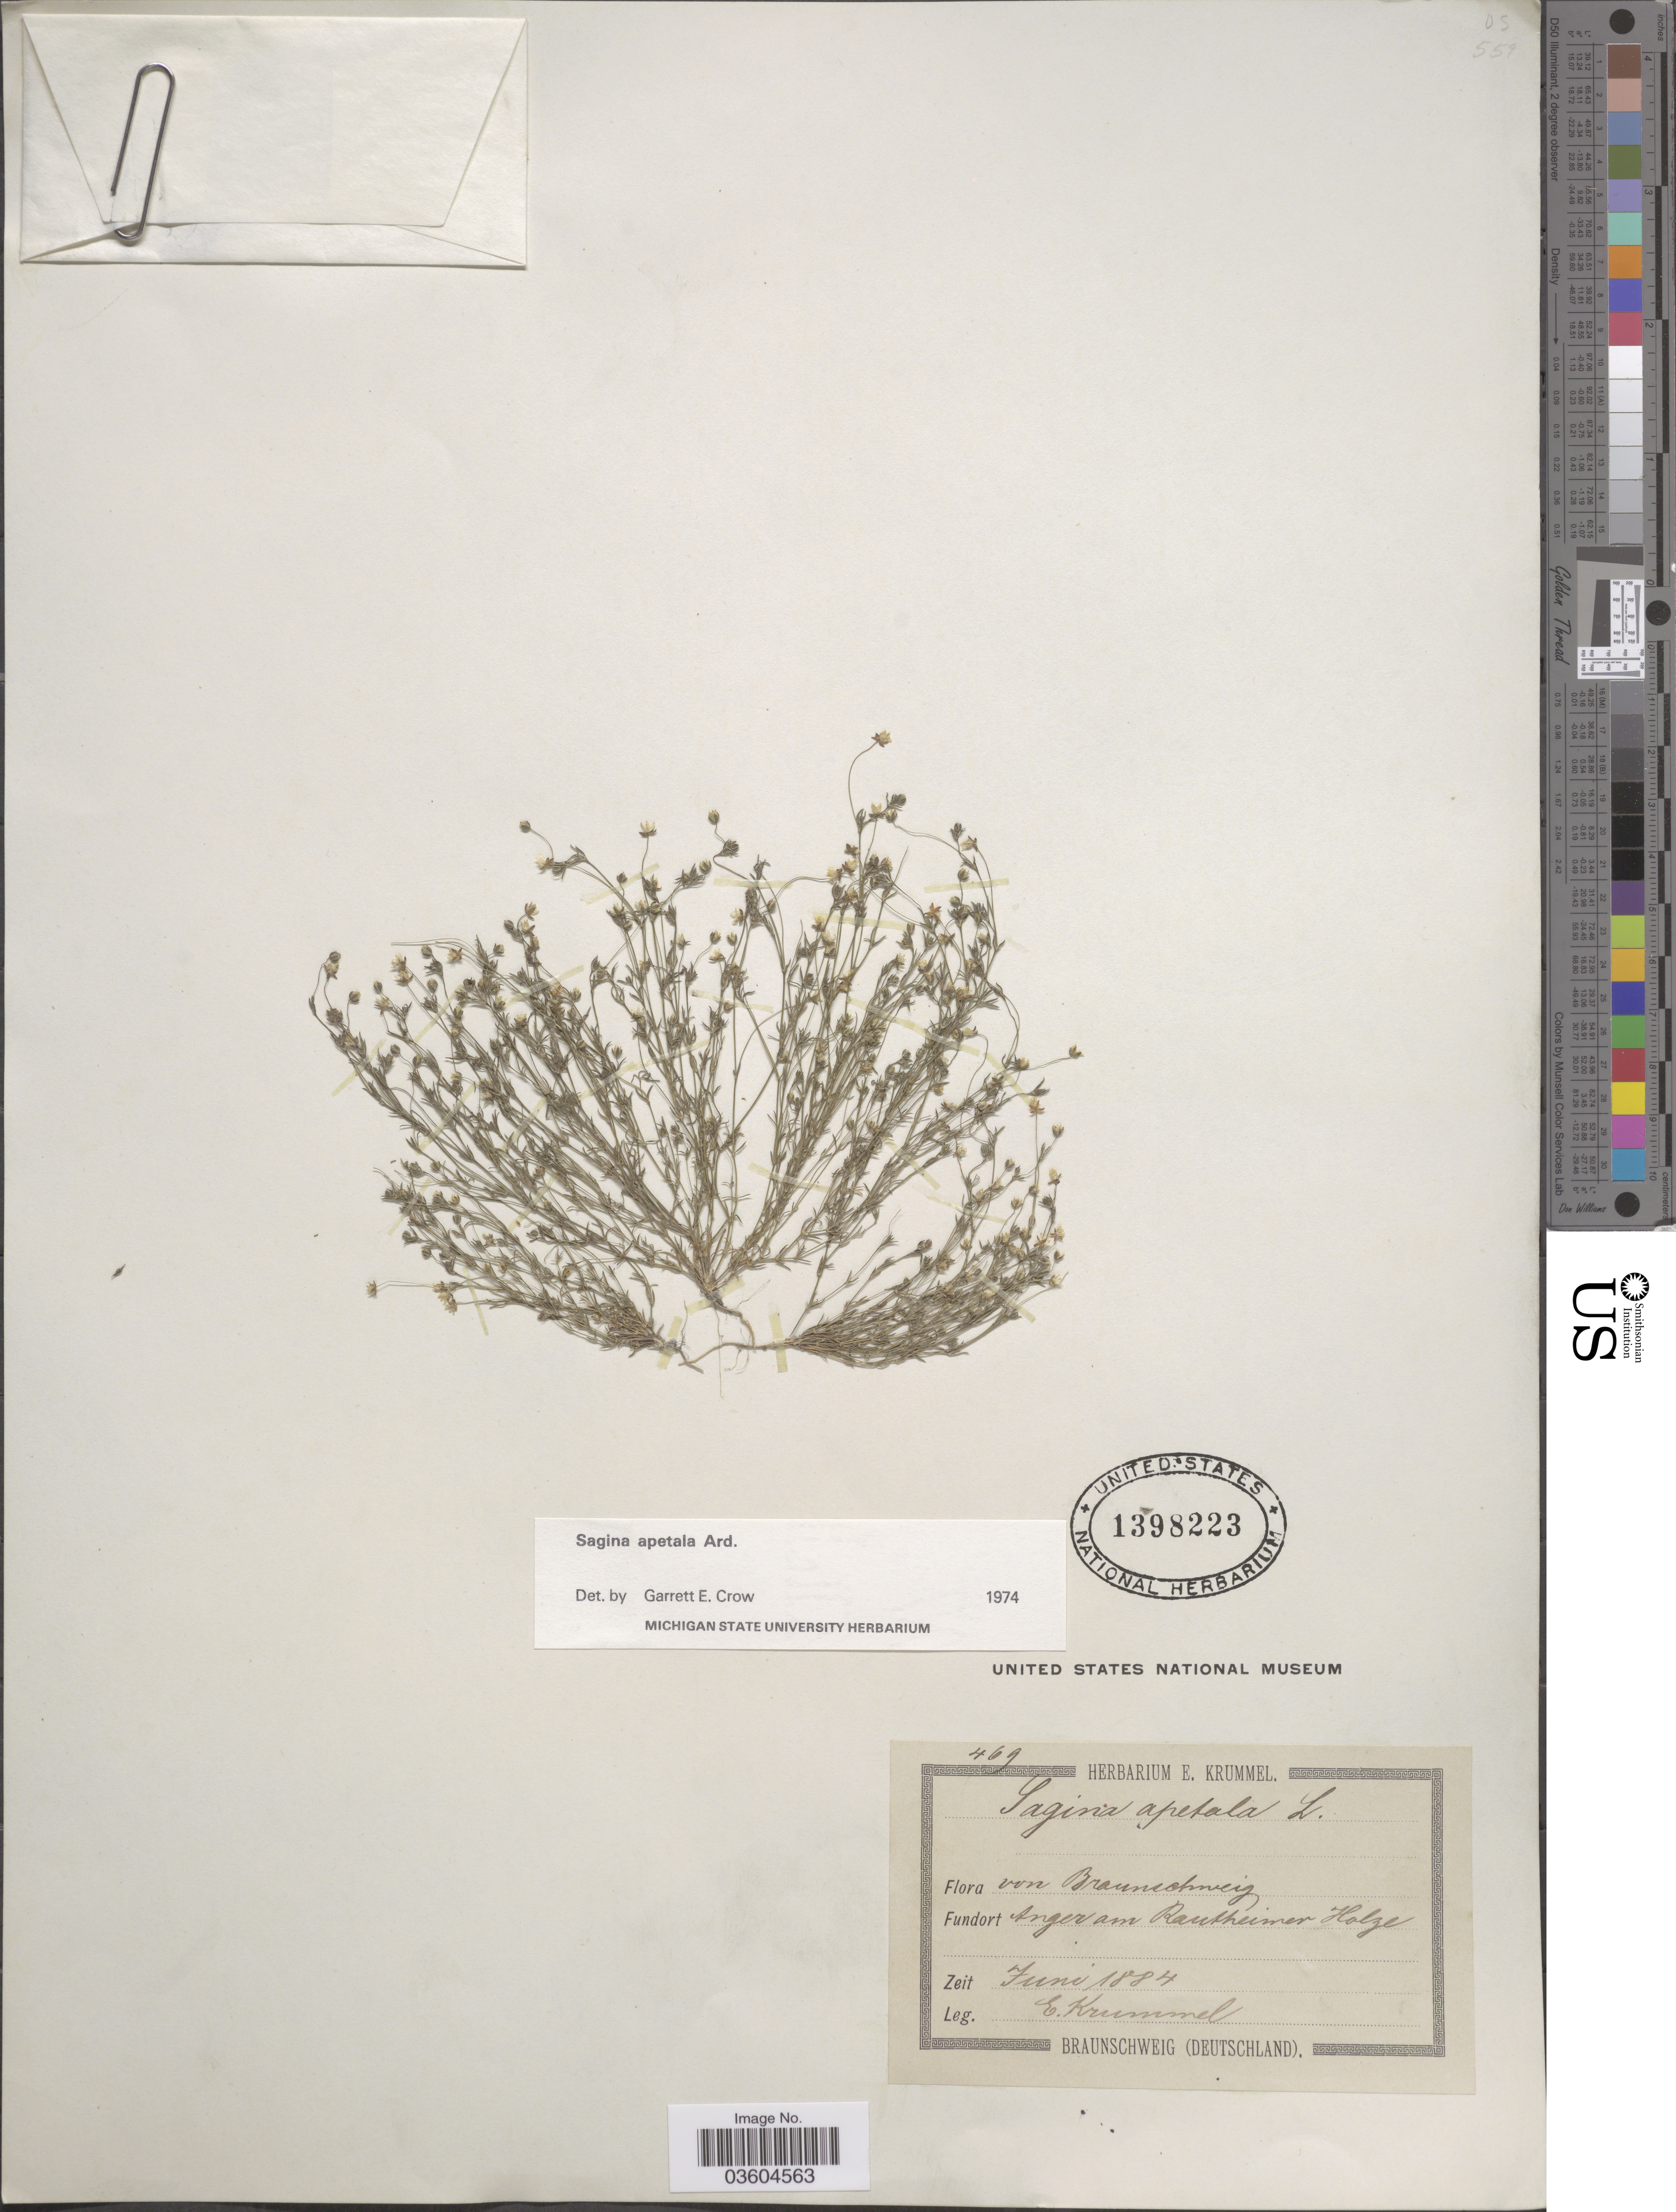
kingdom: Plantae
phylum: Tracheophyta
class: Magnoliopsida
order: Caryophyllales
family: Caryophyllaceae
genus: Sagina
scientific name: Sagina apetala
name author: Ard.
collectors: E. Krummel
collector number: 469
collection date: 1884-06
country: Germany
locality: Braunschweig. Anger am Rautheimer Holze.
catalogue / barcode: US 1398223